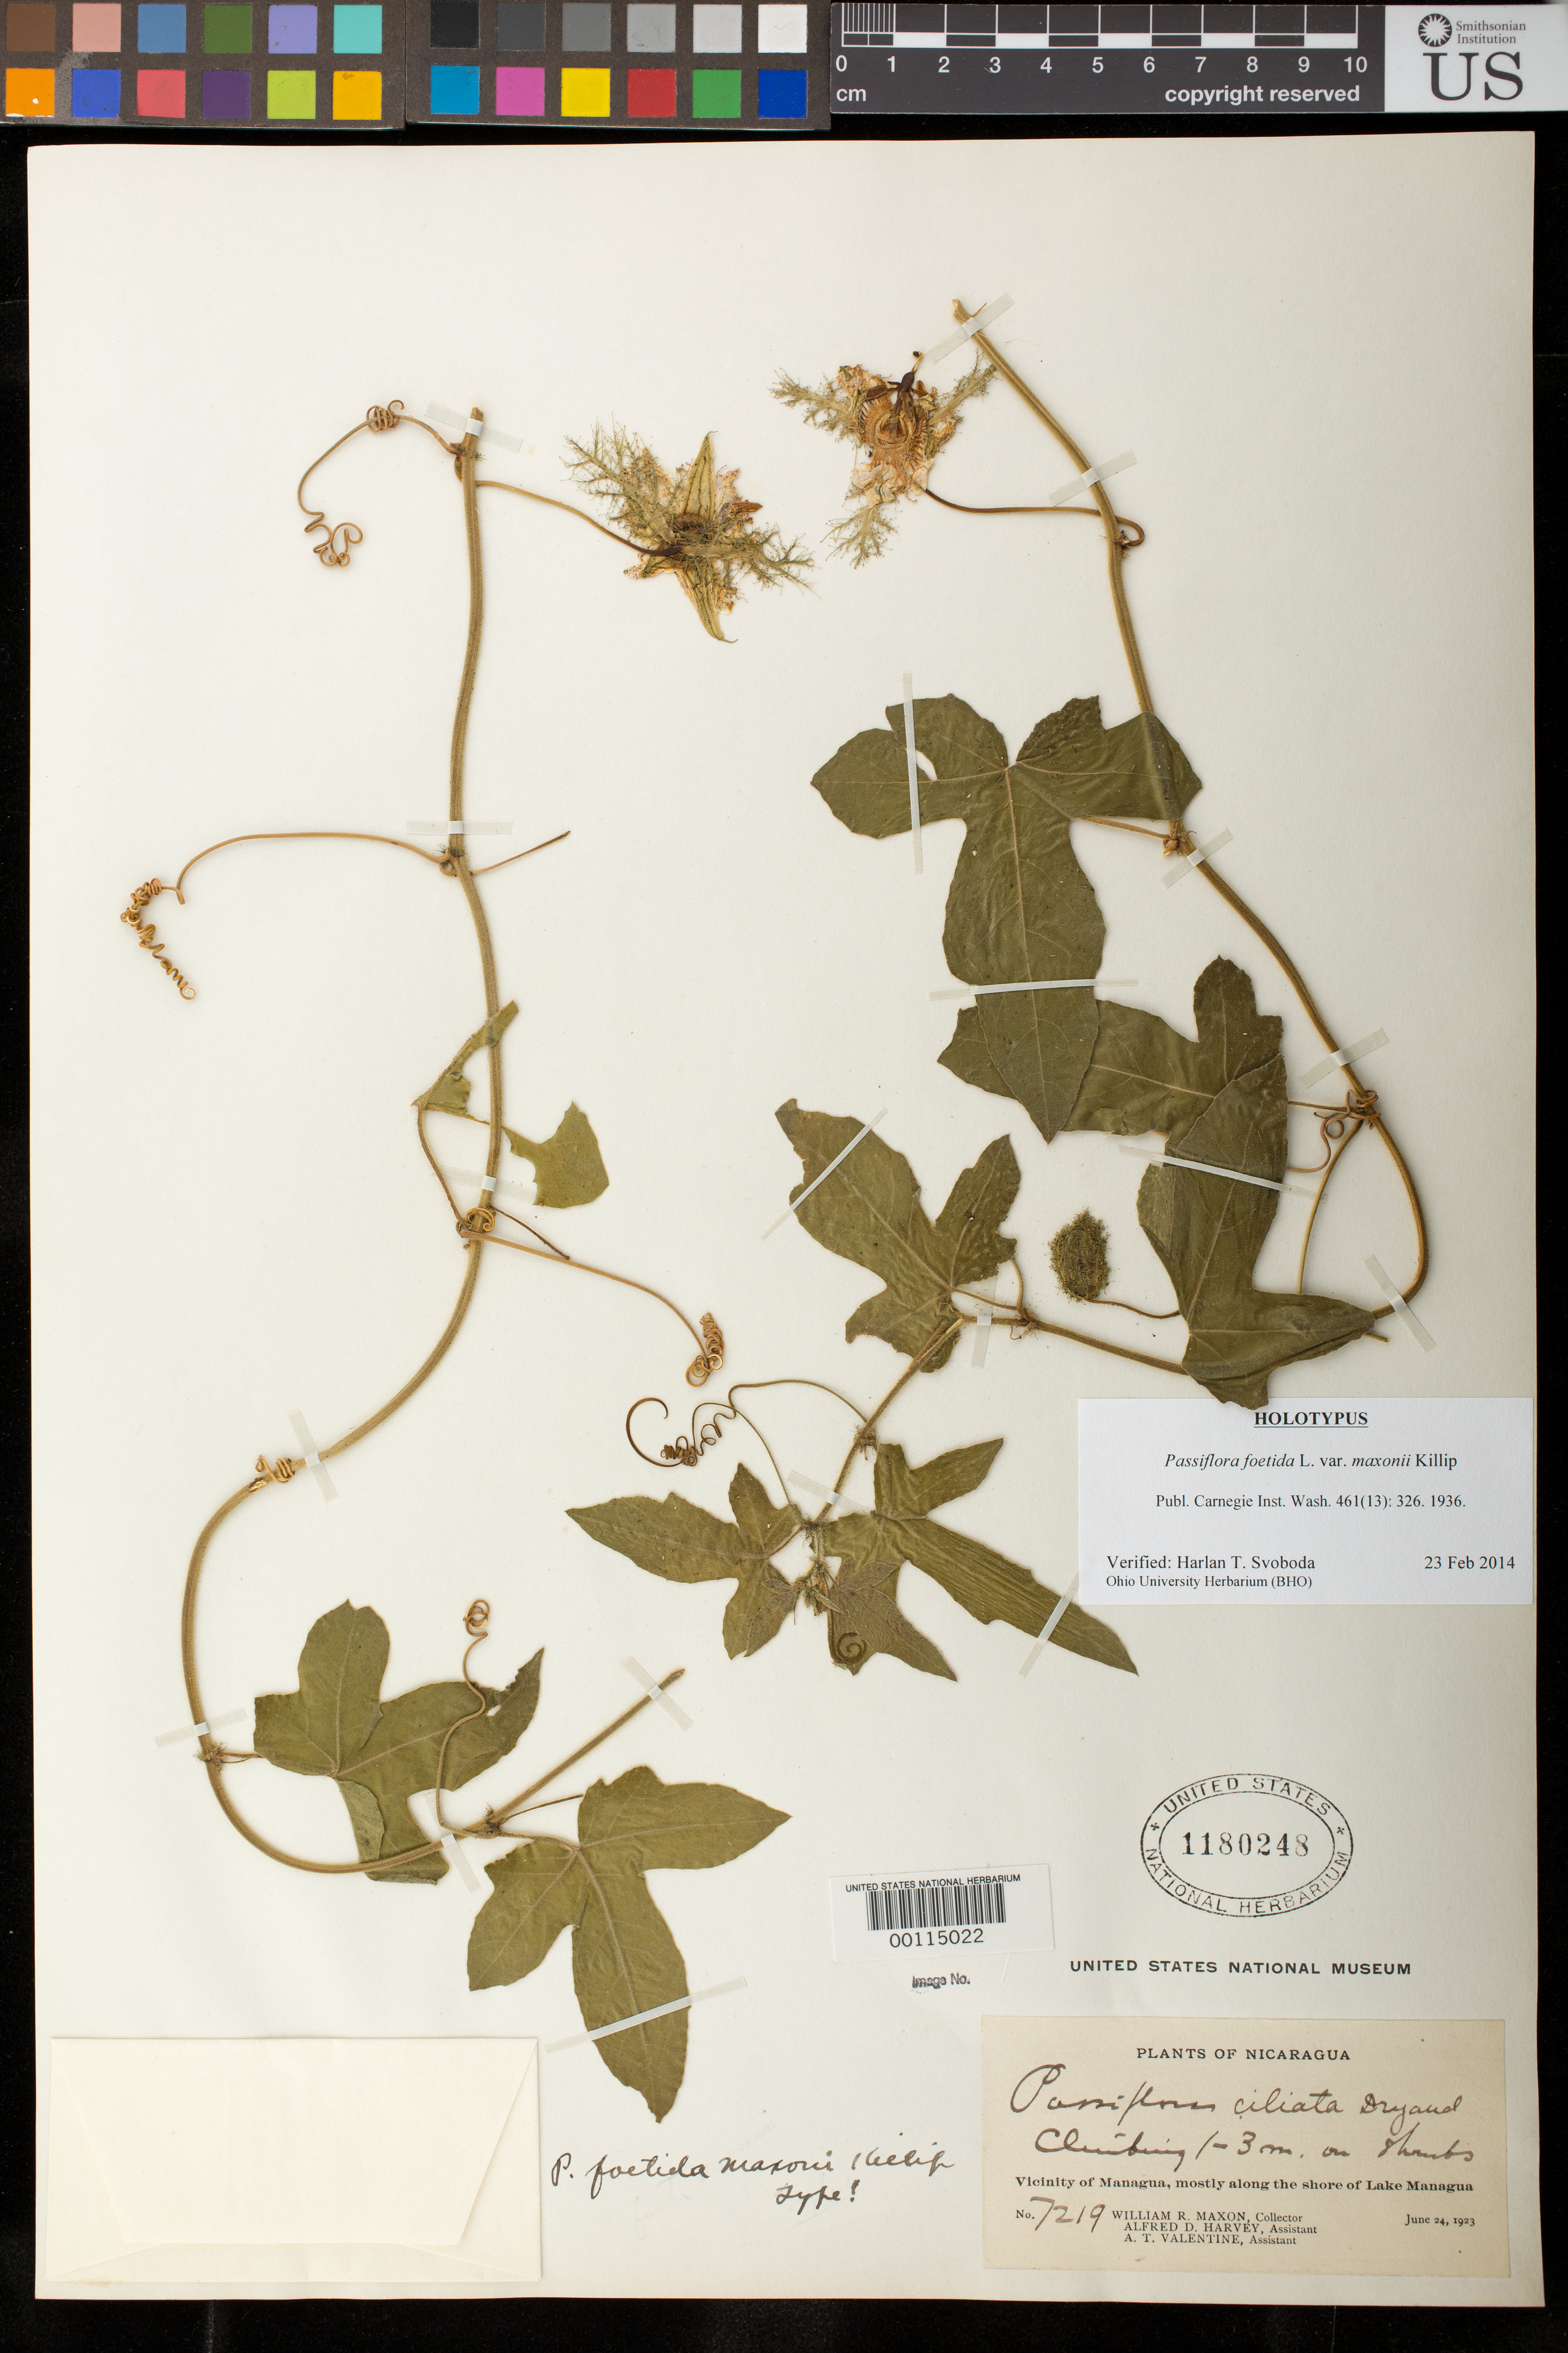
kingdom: Plantae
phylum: Tracheophyta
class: Magnoliopsida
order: Malpighiales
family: Passifloraceae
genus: Passiflora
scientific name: Passiflora foetida var. maxonii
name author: Killip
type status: Holotype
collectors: W. R. Maxon, A. D. Harvey & A. Valentine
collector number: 7219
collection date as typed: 24 Jun 1923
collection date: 1923-06-24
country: Nicaragua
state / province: Managua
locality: Vicinity of Managua, mostly along the shore of Lake Managua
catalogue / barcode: US 1180248